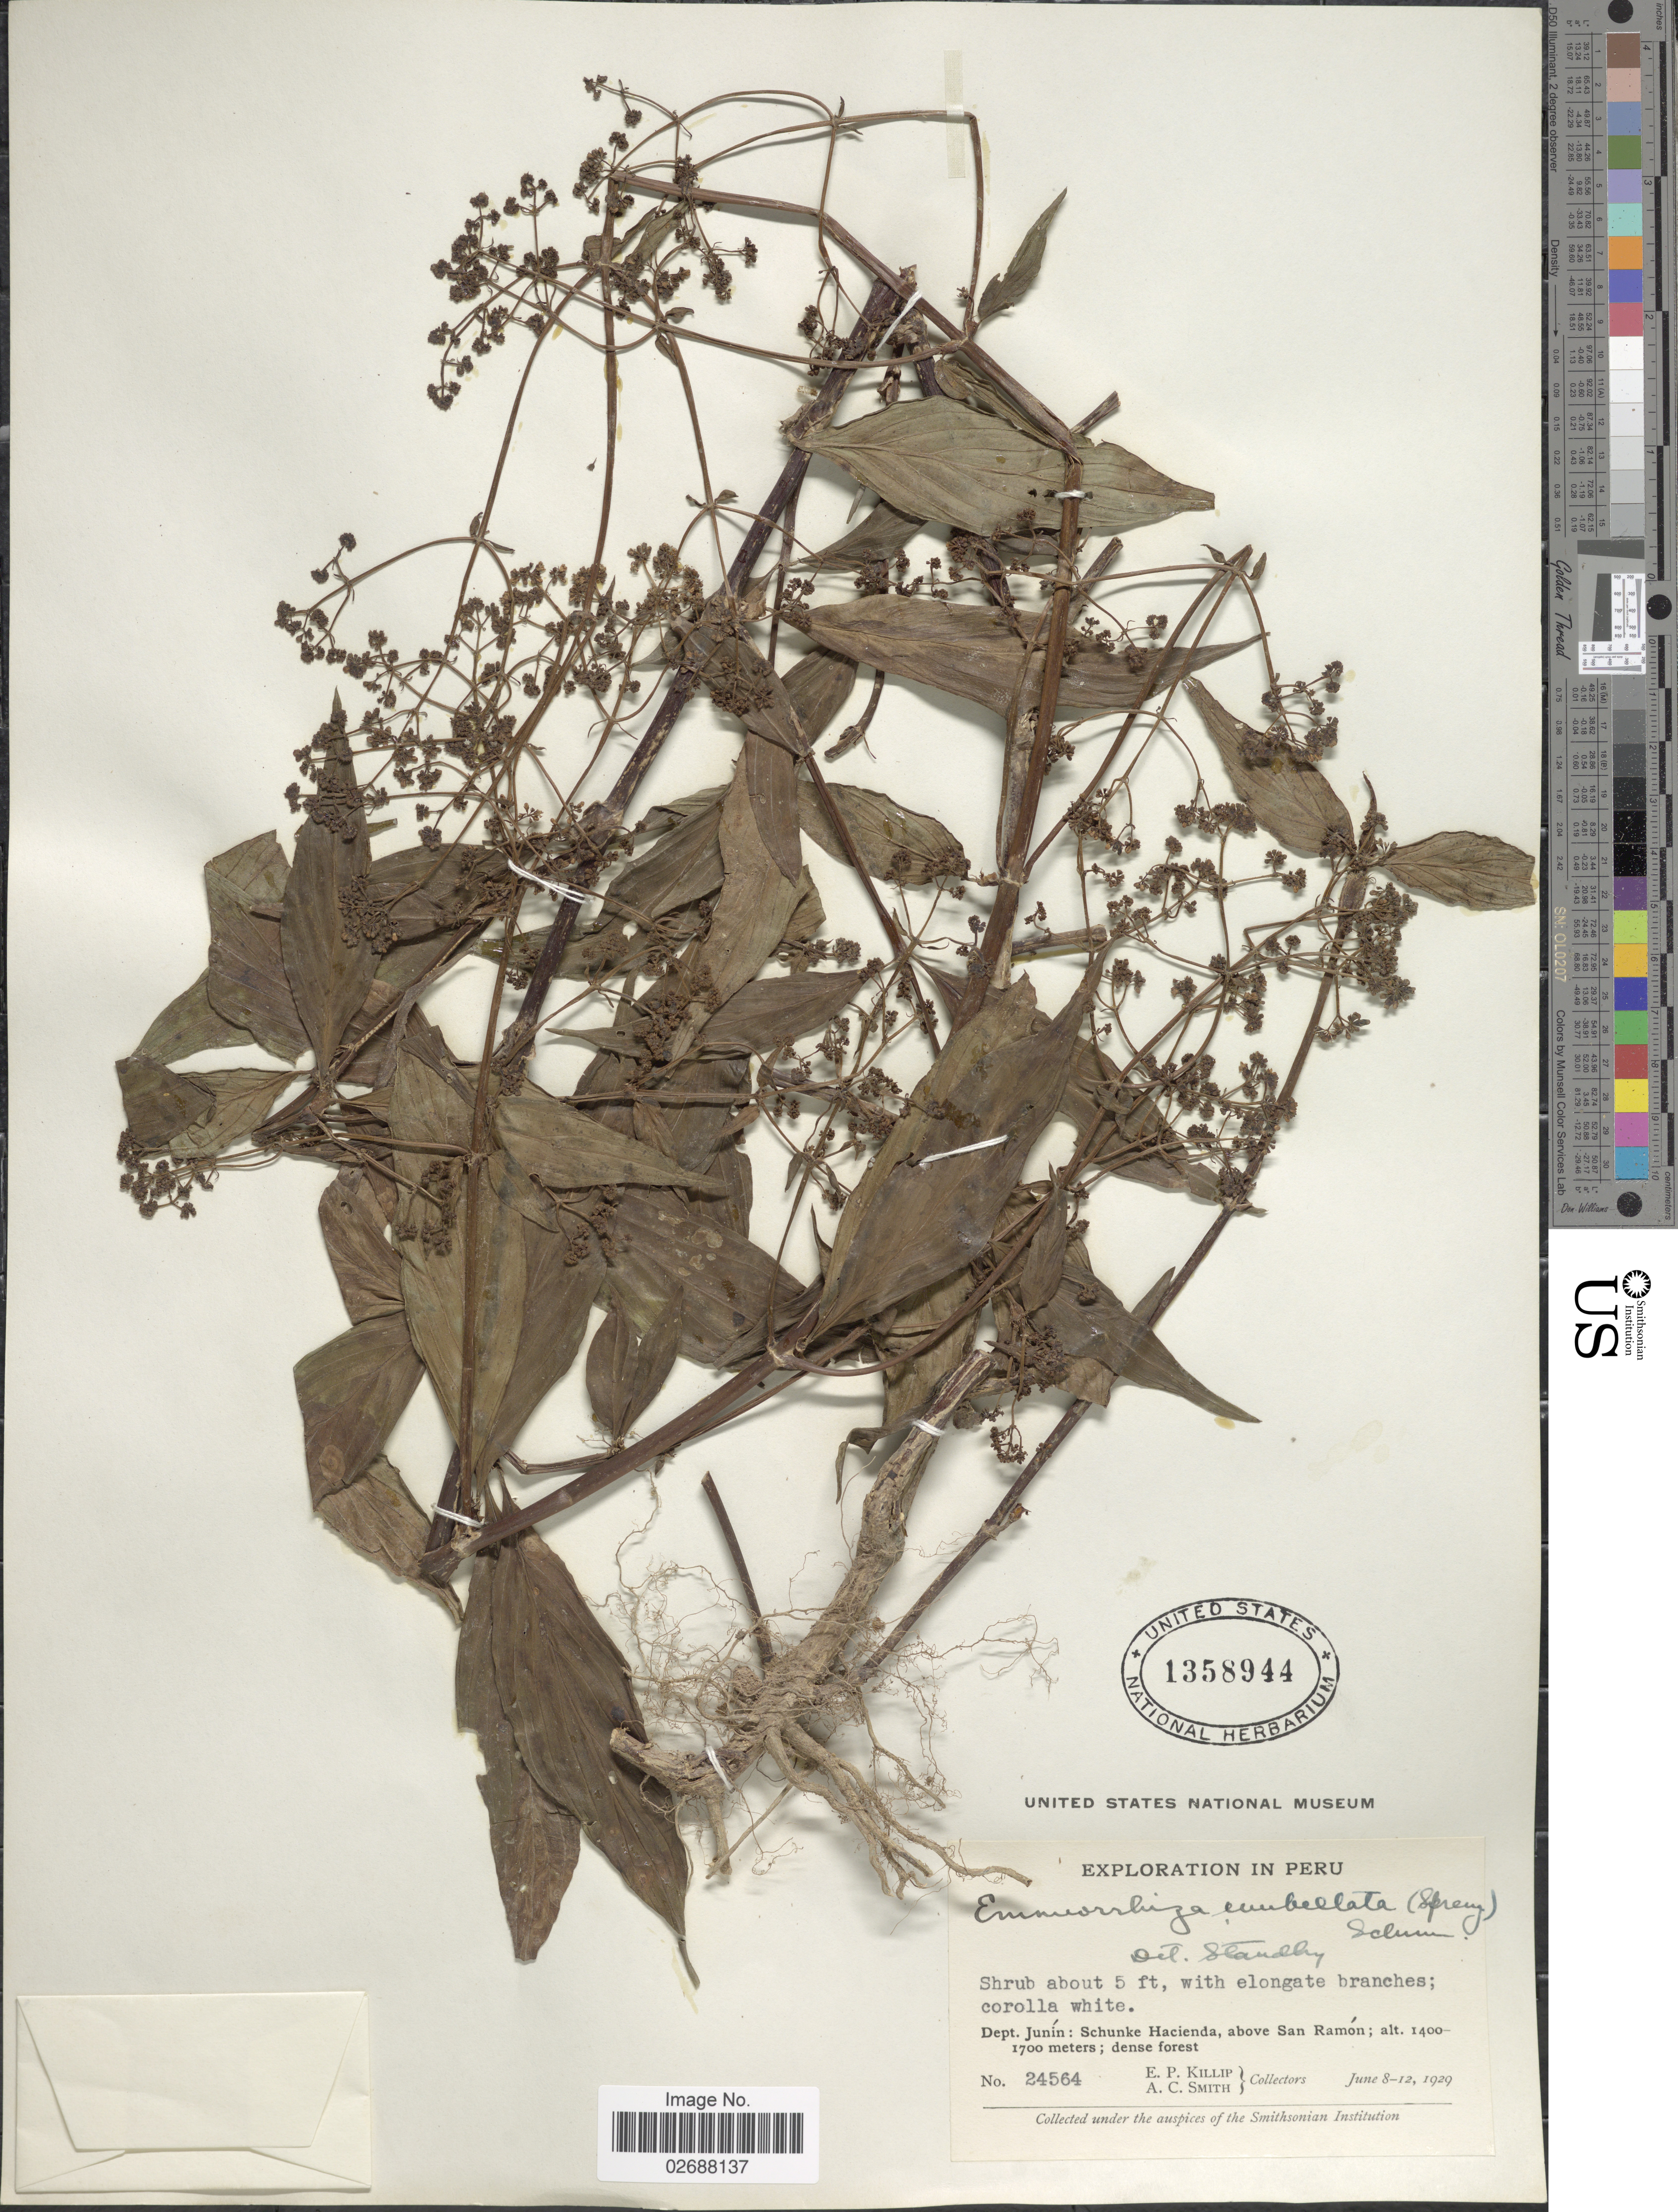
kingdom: Plantae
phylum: Tracheophyta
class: Magnoliopsida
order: Gentianales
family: Rubiaceae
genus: Emmeorhiza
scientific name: Emmeorhiza umbellata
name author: (Spreng.) K. Schum.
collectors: E. P. Killip & A. C. Smith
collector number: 24564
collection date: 1929-06-08/1929-06-12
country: Peru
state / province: Junín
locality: Schunke Hacienda, above San Ramon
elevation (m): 1400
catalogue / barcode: US 1358944